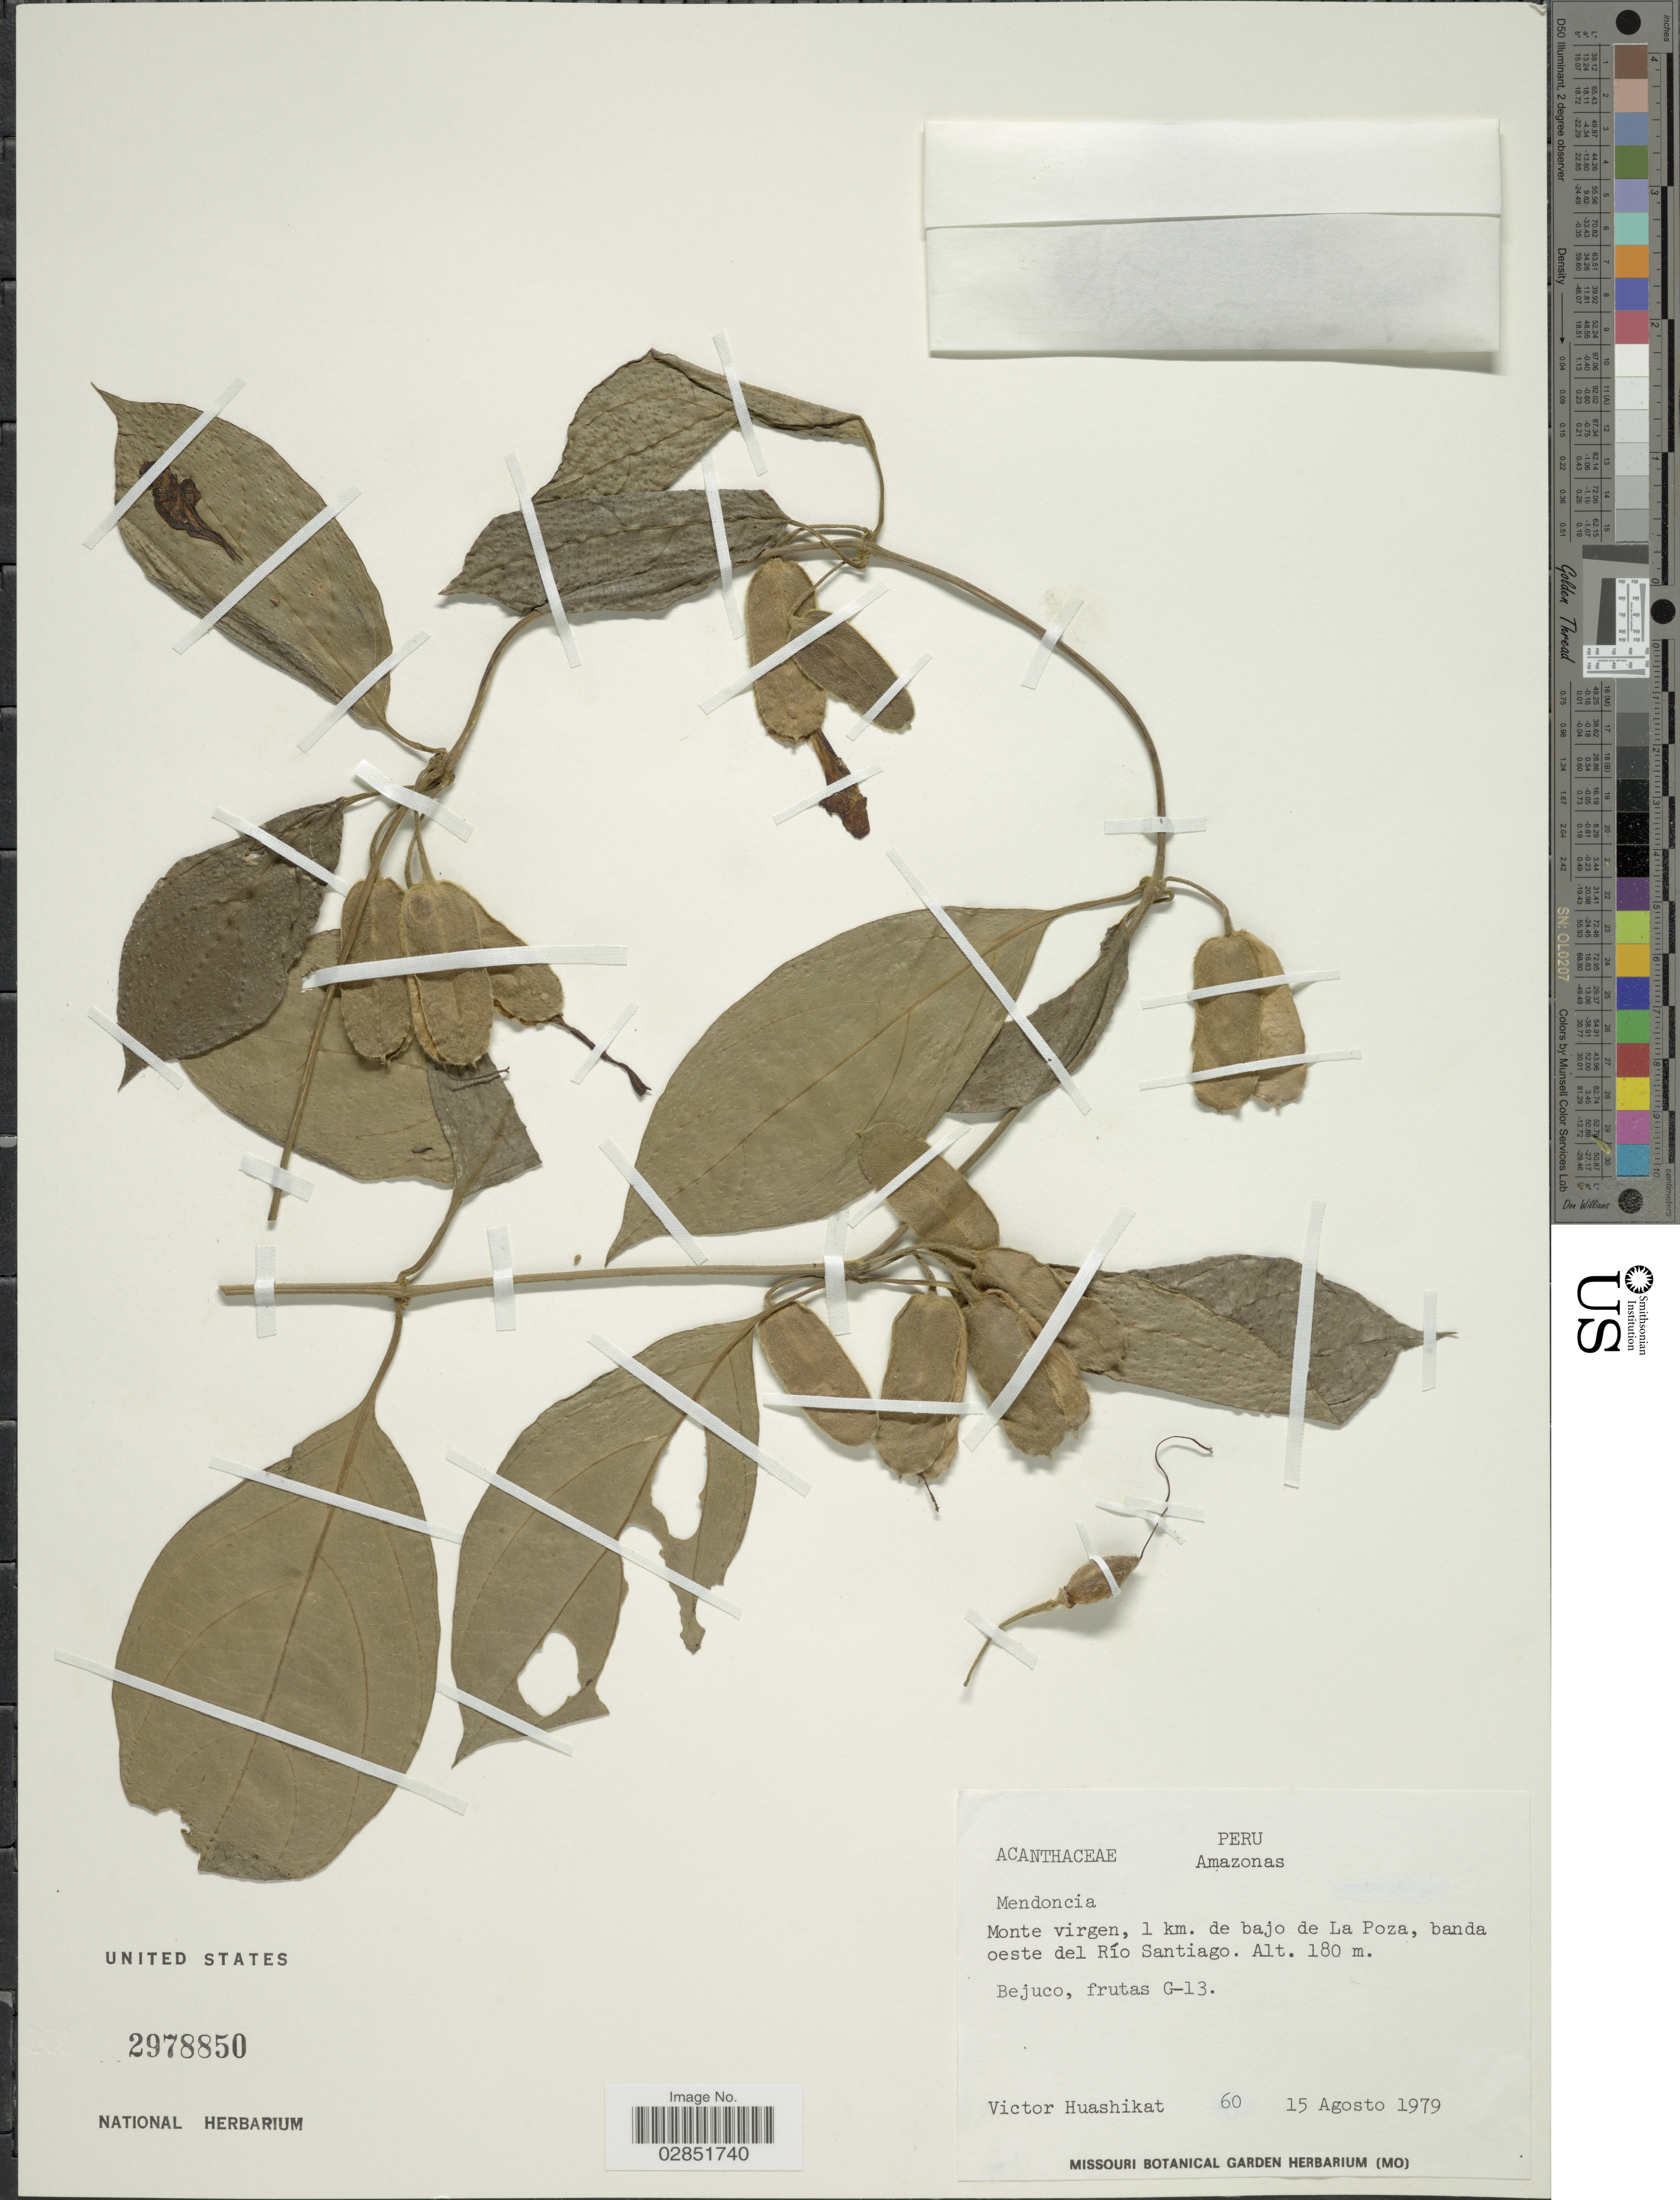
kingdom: Plantae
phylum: Tracheophyta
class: Magnoliopsida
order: Lamiales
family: Acanthaceae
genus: Mendoncia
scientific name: Mendoncia sp.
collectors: V. Huashikat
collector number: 60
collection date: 1979-08-15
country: Peru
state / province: Amazonas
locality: Monte virgen, 1 km. de bajo de La Poza, banda oeste del Río Santiago.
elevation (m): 180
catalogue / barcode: US 2978850